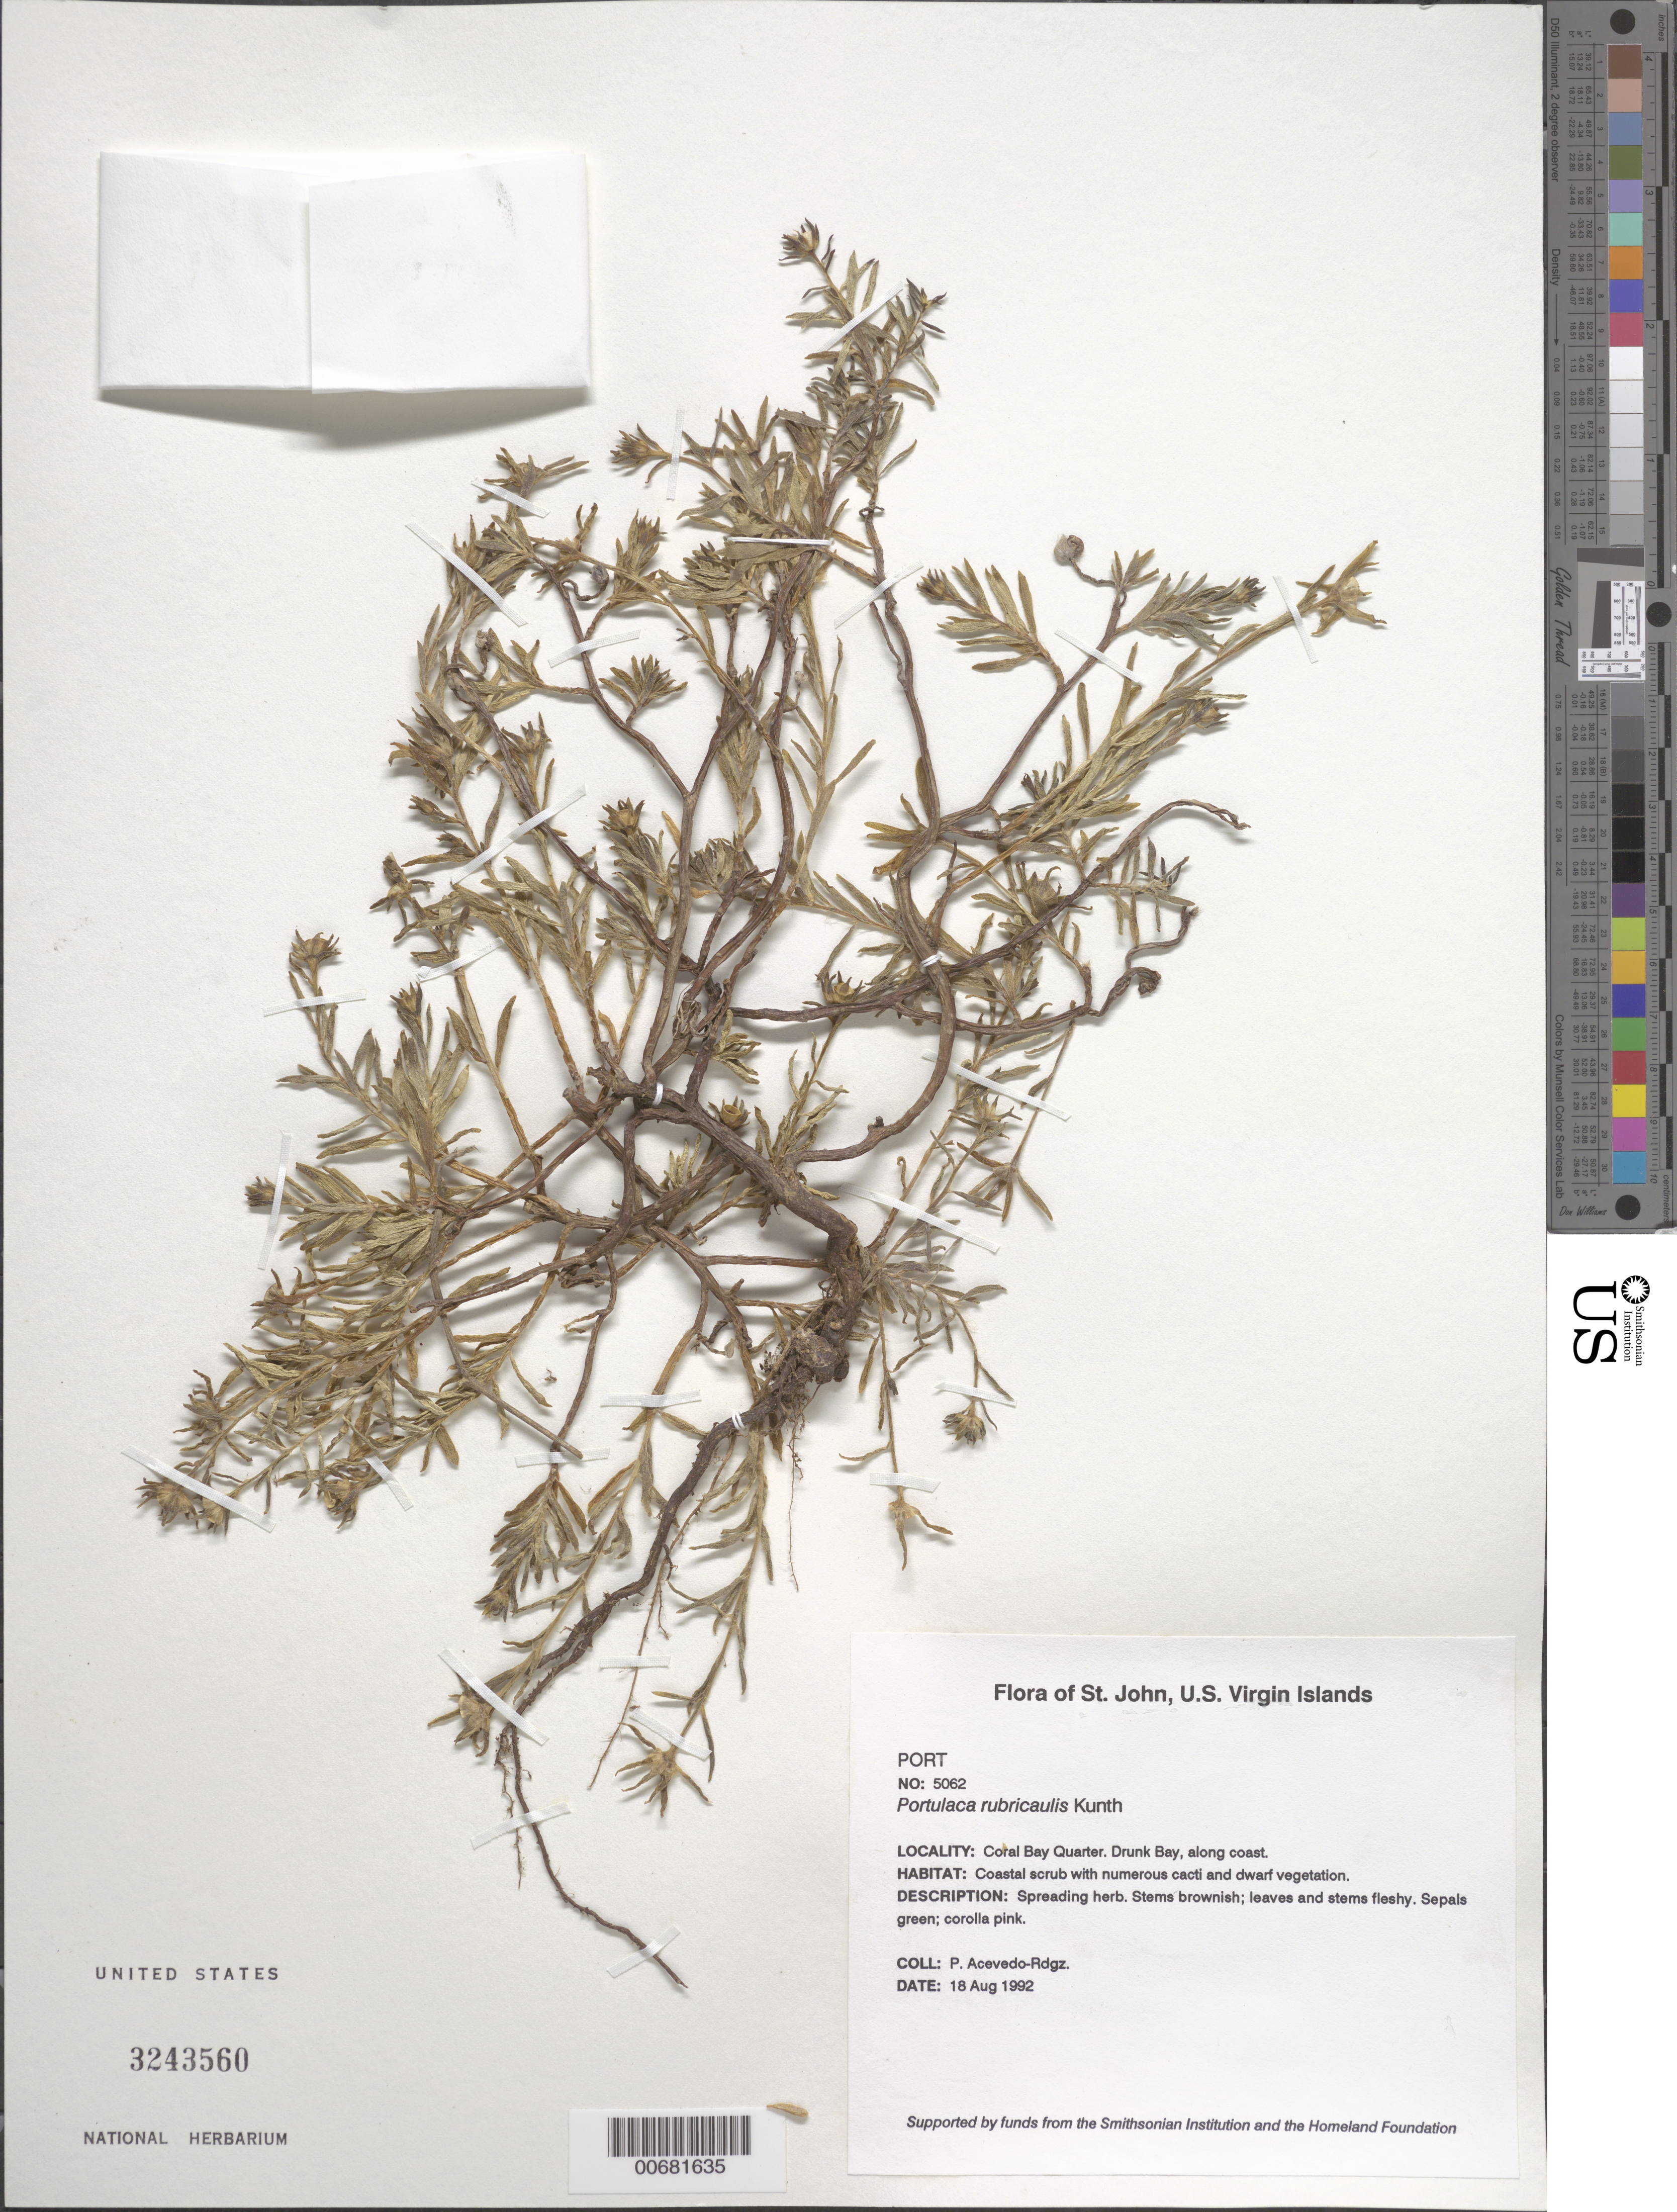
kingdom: Plantae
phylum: Tracheophyta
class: Magnoliopsida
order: Caryophyllales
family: Portulacaceae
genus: Portulaca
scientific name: Portulaca rubricaulis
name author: Kunth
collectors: P. Acevedo-Rodr.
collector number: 5062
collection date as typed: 18 Aug 1992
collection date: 1992-08-18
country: U.S. Virgin Islands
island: St. John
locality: Coral Bay Quarter; Drunk Bay, along coast.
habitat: Coastal scrub with numerous cacti and dwarf vegetation.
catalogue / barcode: US 3243560